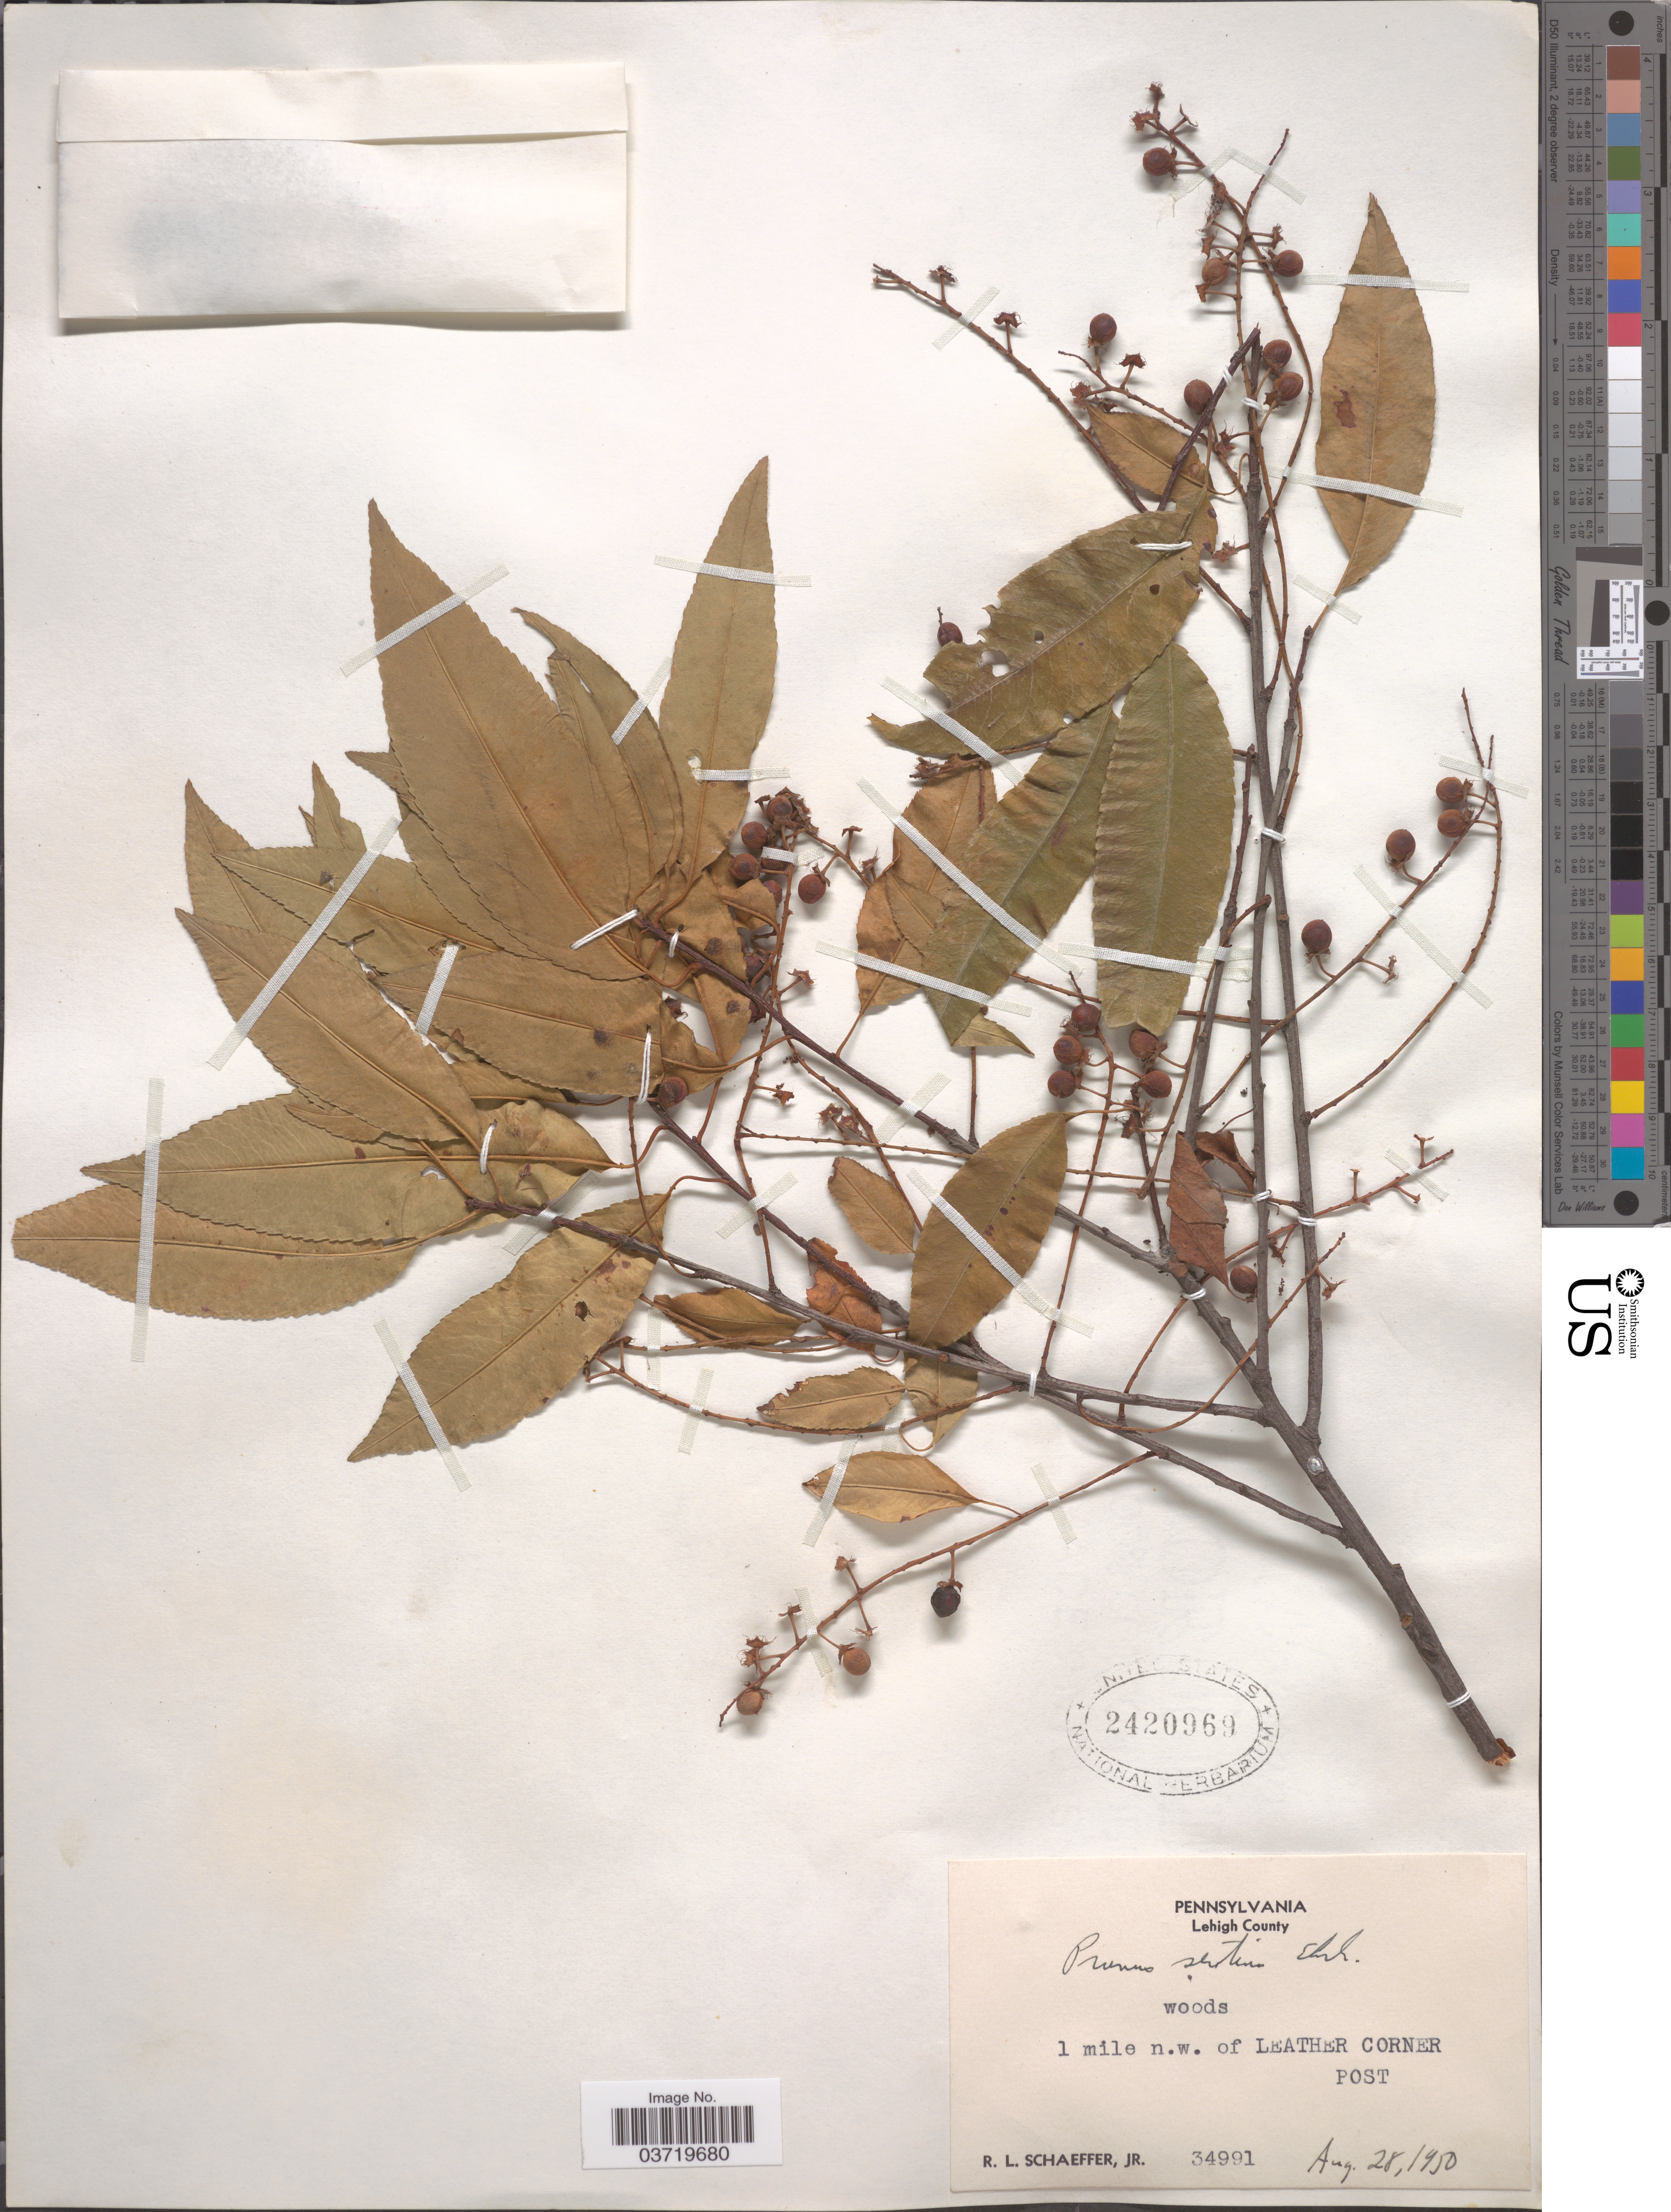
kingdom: Plantae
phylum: Tracheophyta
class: Magnoliopsida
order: Rosales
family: Rosaceae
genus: Prunus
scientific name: Prunus serotina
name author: Ehrh.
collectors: R. L. Schaeffer Jr.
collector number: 34991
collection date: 1950-08-28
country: United States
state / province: Pennsylvania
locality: Lehigh County. 1 mile n.w. of Leather Corner Post.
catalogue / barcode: US 2420969